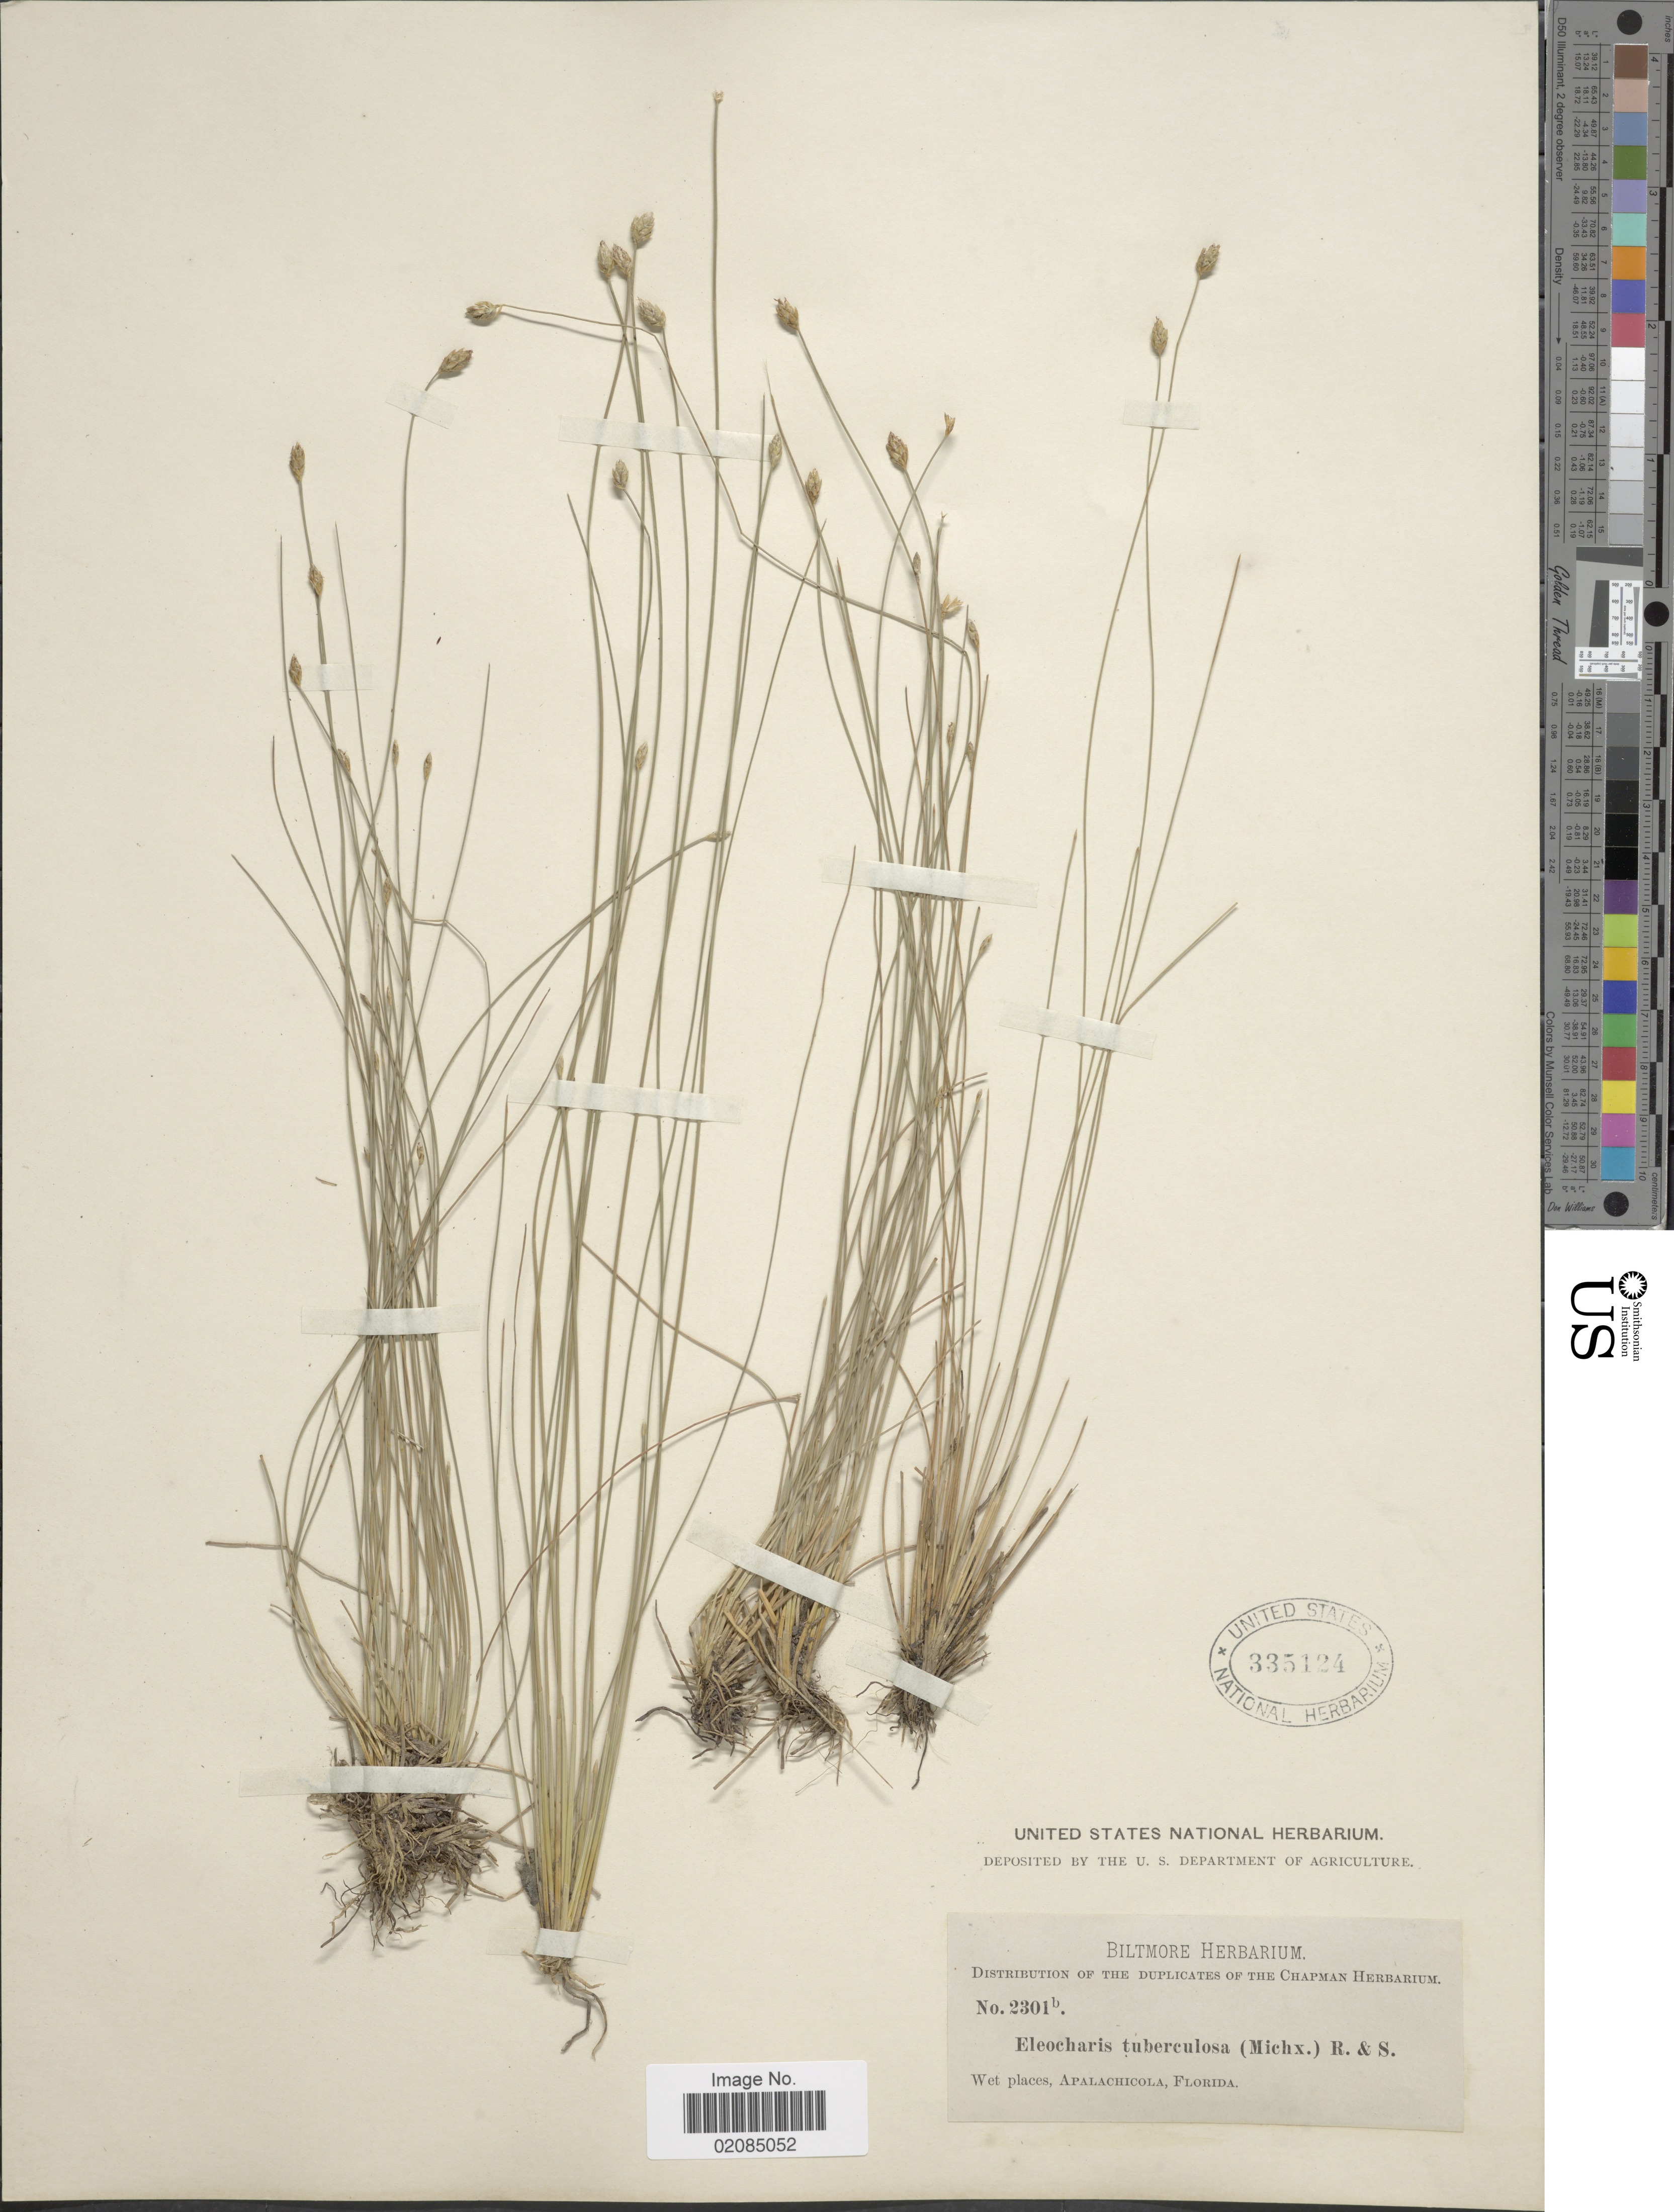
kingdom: Plantae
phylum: Tracheophyta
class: Liliopsida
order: Poales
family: Cyperaceae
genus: Eleocharis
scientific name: Eleocharis tuberculosa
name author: (Michx.) Roem. & Schult.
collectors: ex herb. Biltmore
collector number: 2301b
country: United States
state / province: Florida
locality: Wet places, Apalachicola.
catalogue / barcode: US 335124